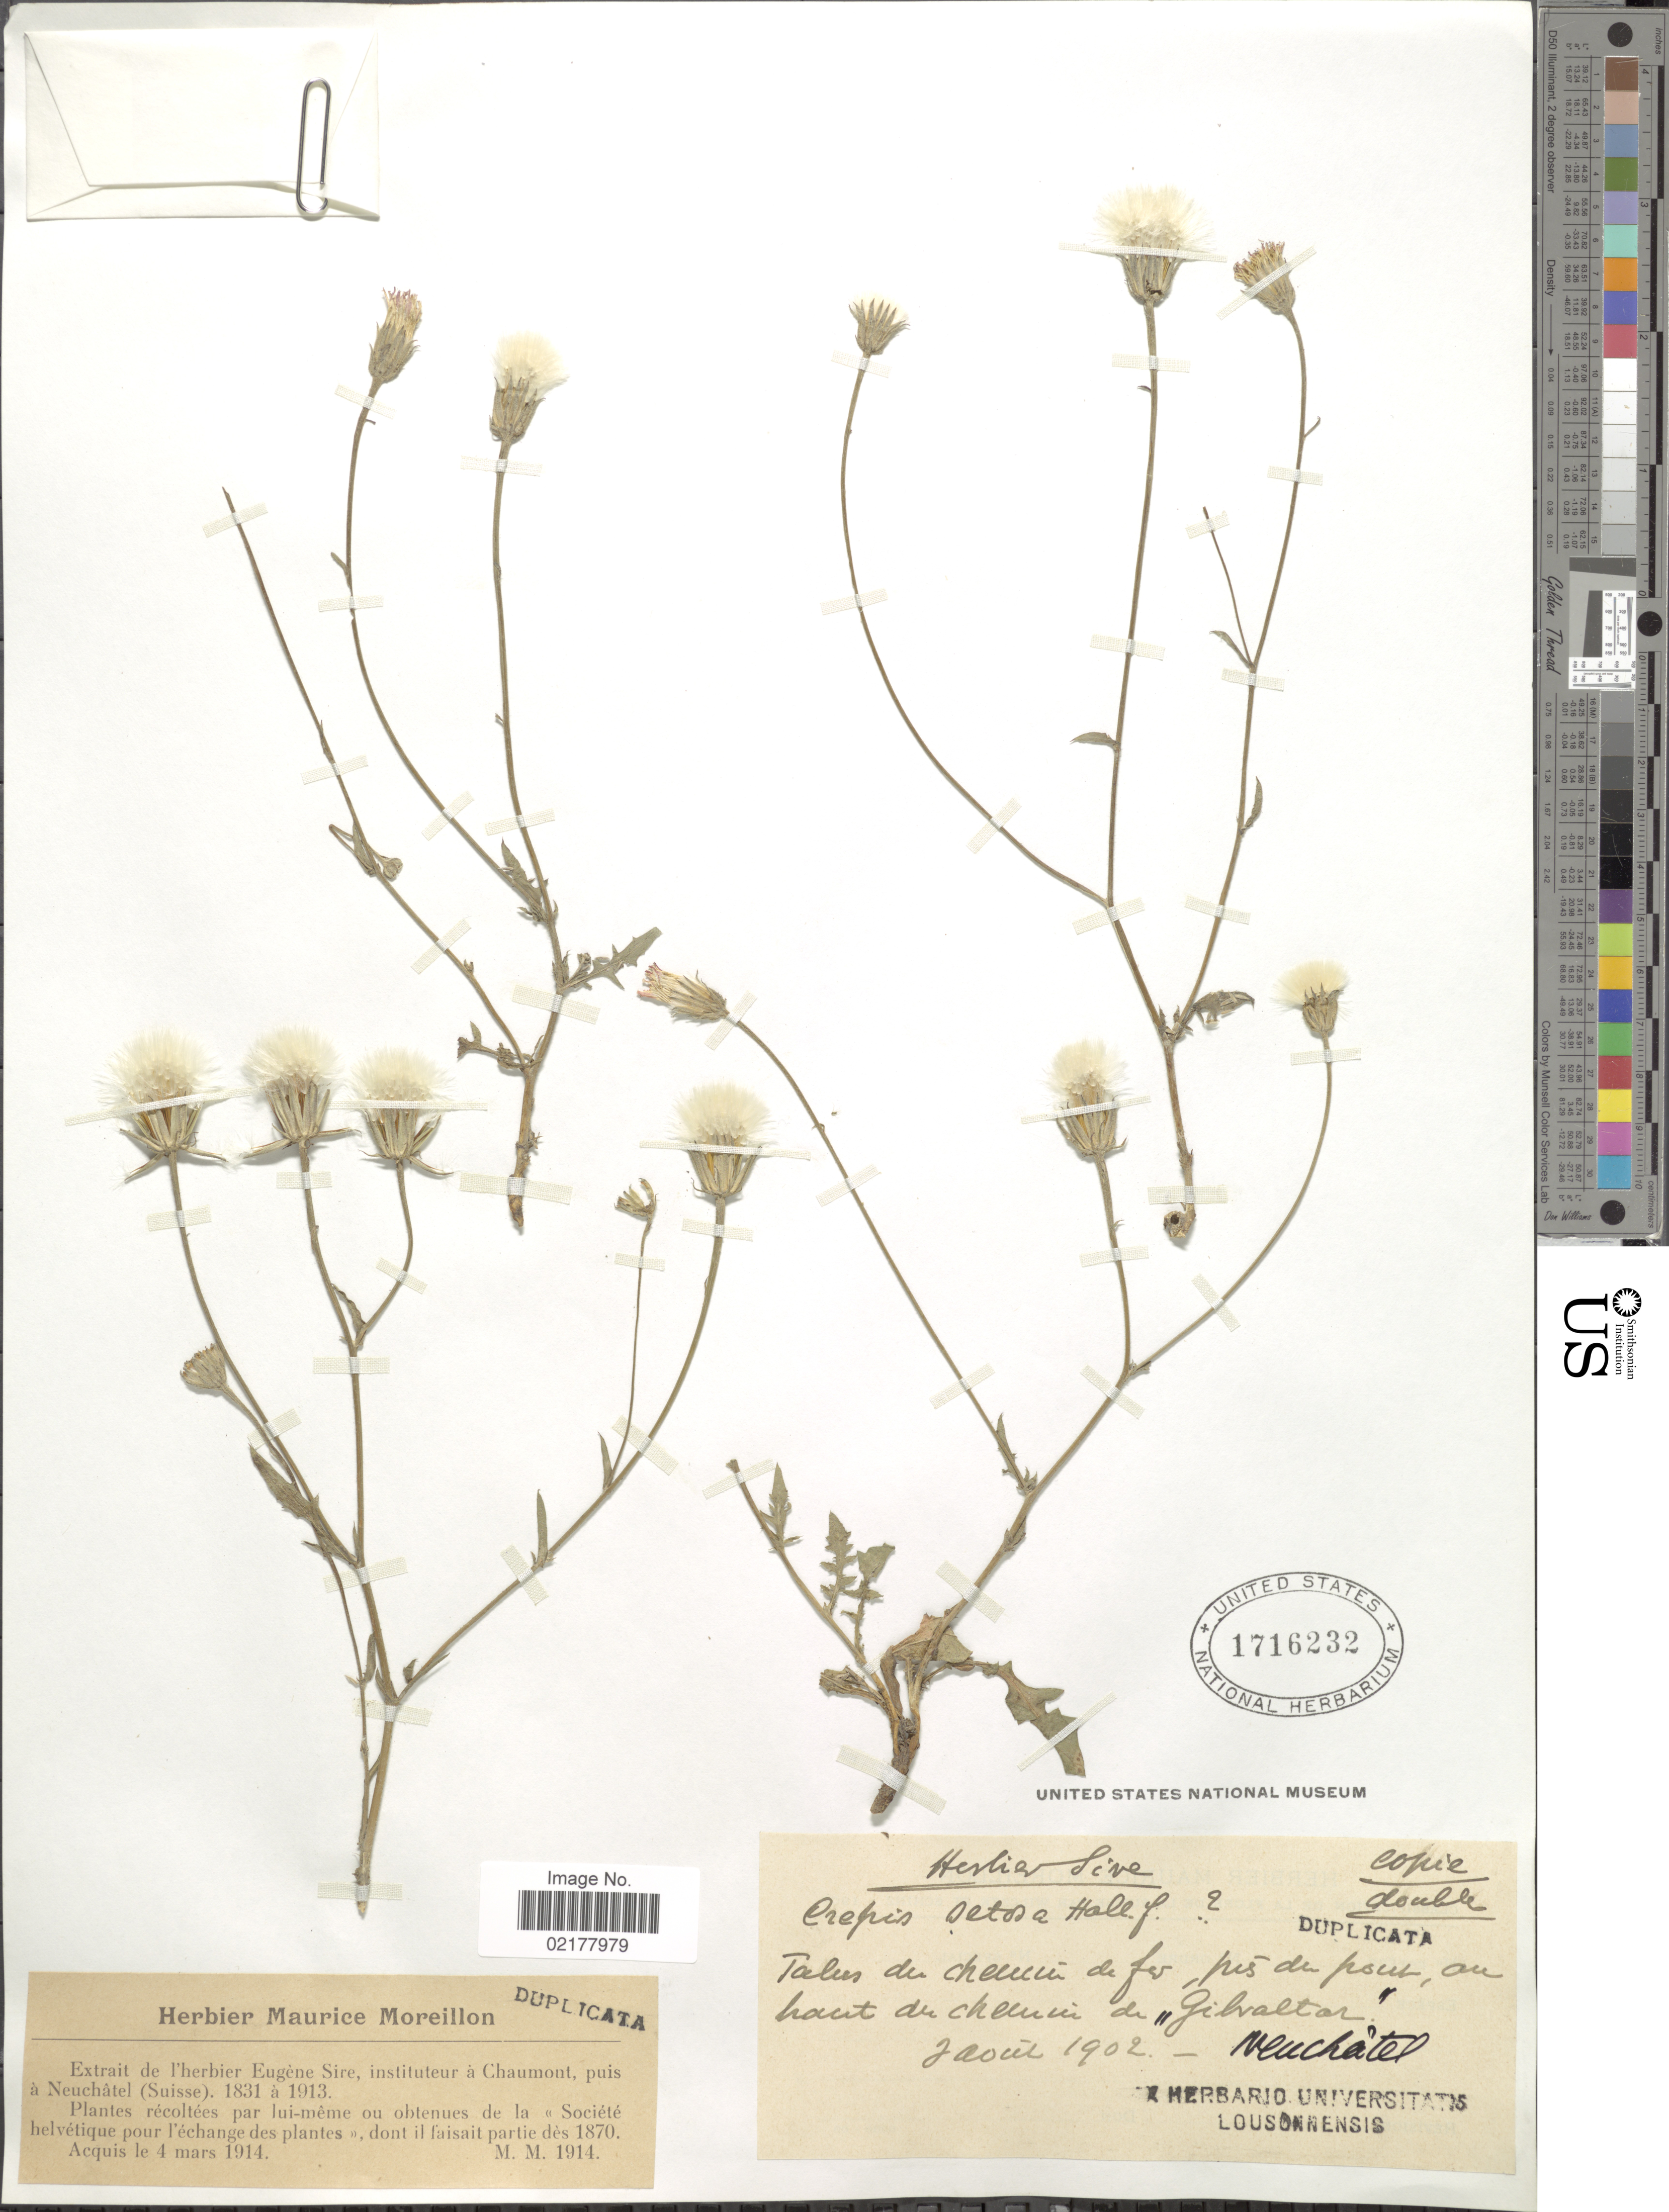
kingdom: Plantae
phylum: Tracheophyta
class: Magnoliopsida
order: Asterales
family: Asteraceae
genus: Crepis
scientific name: Crepis setosa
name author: Haller f.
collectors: ex herb. Sive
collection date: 1902-08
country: Switzerland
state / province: Neuchâtel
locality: Gibraltar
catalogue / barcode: US 1716232